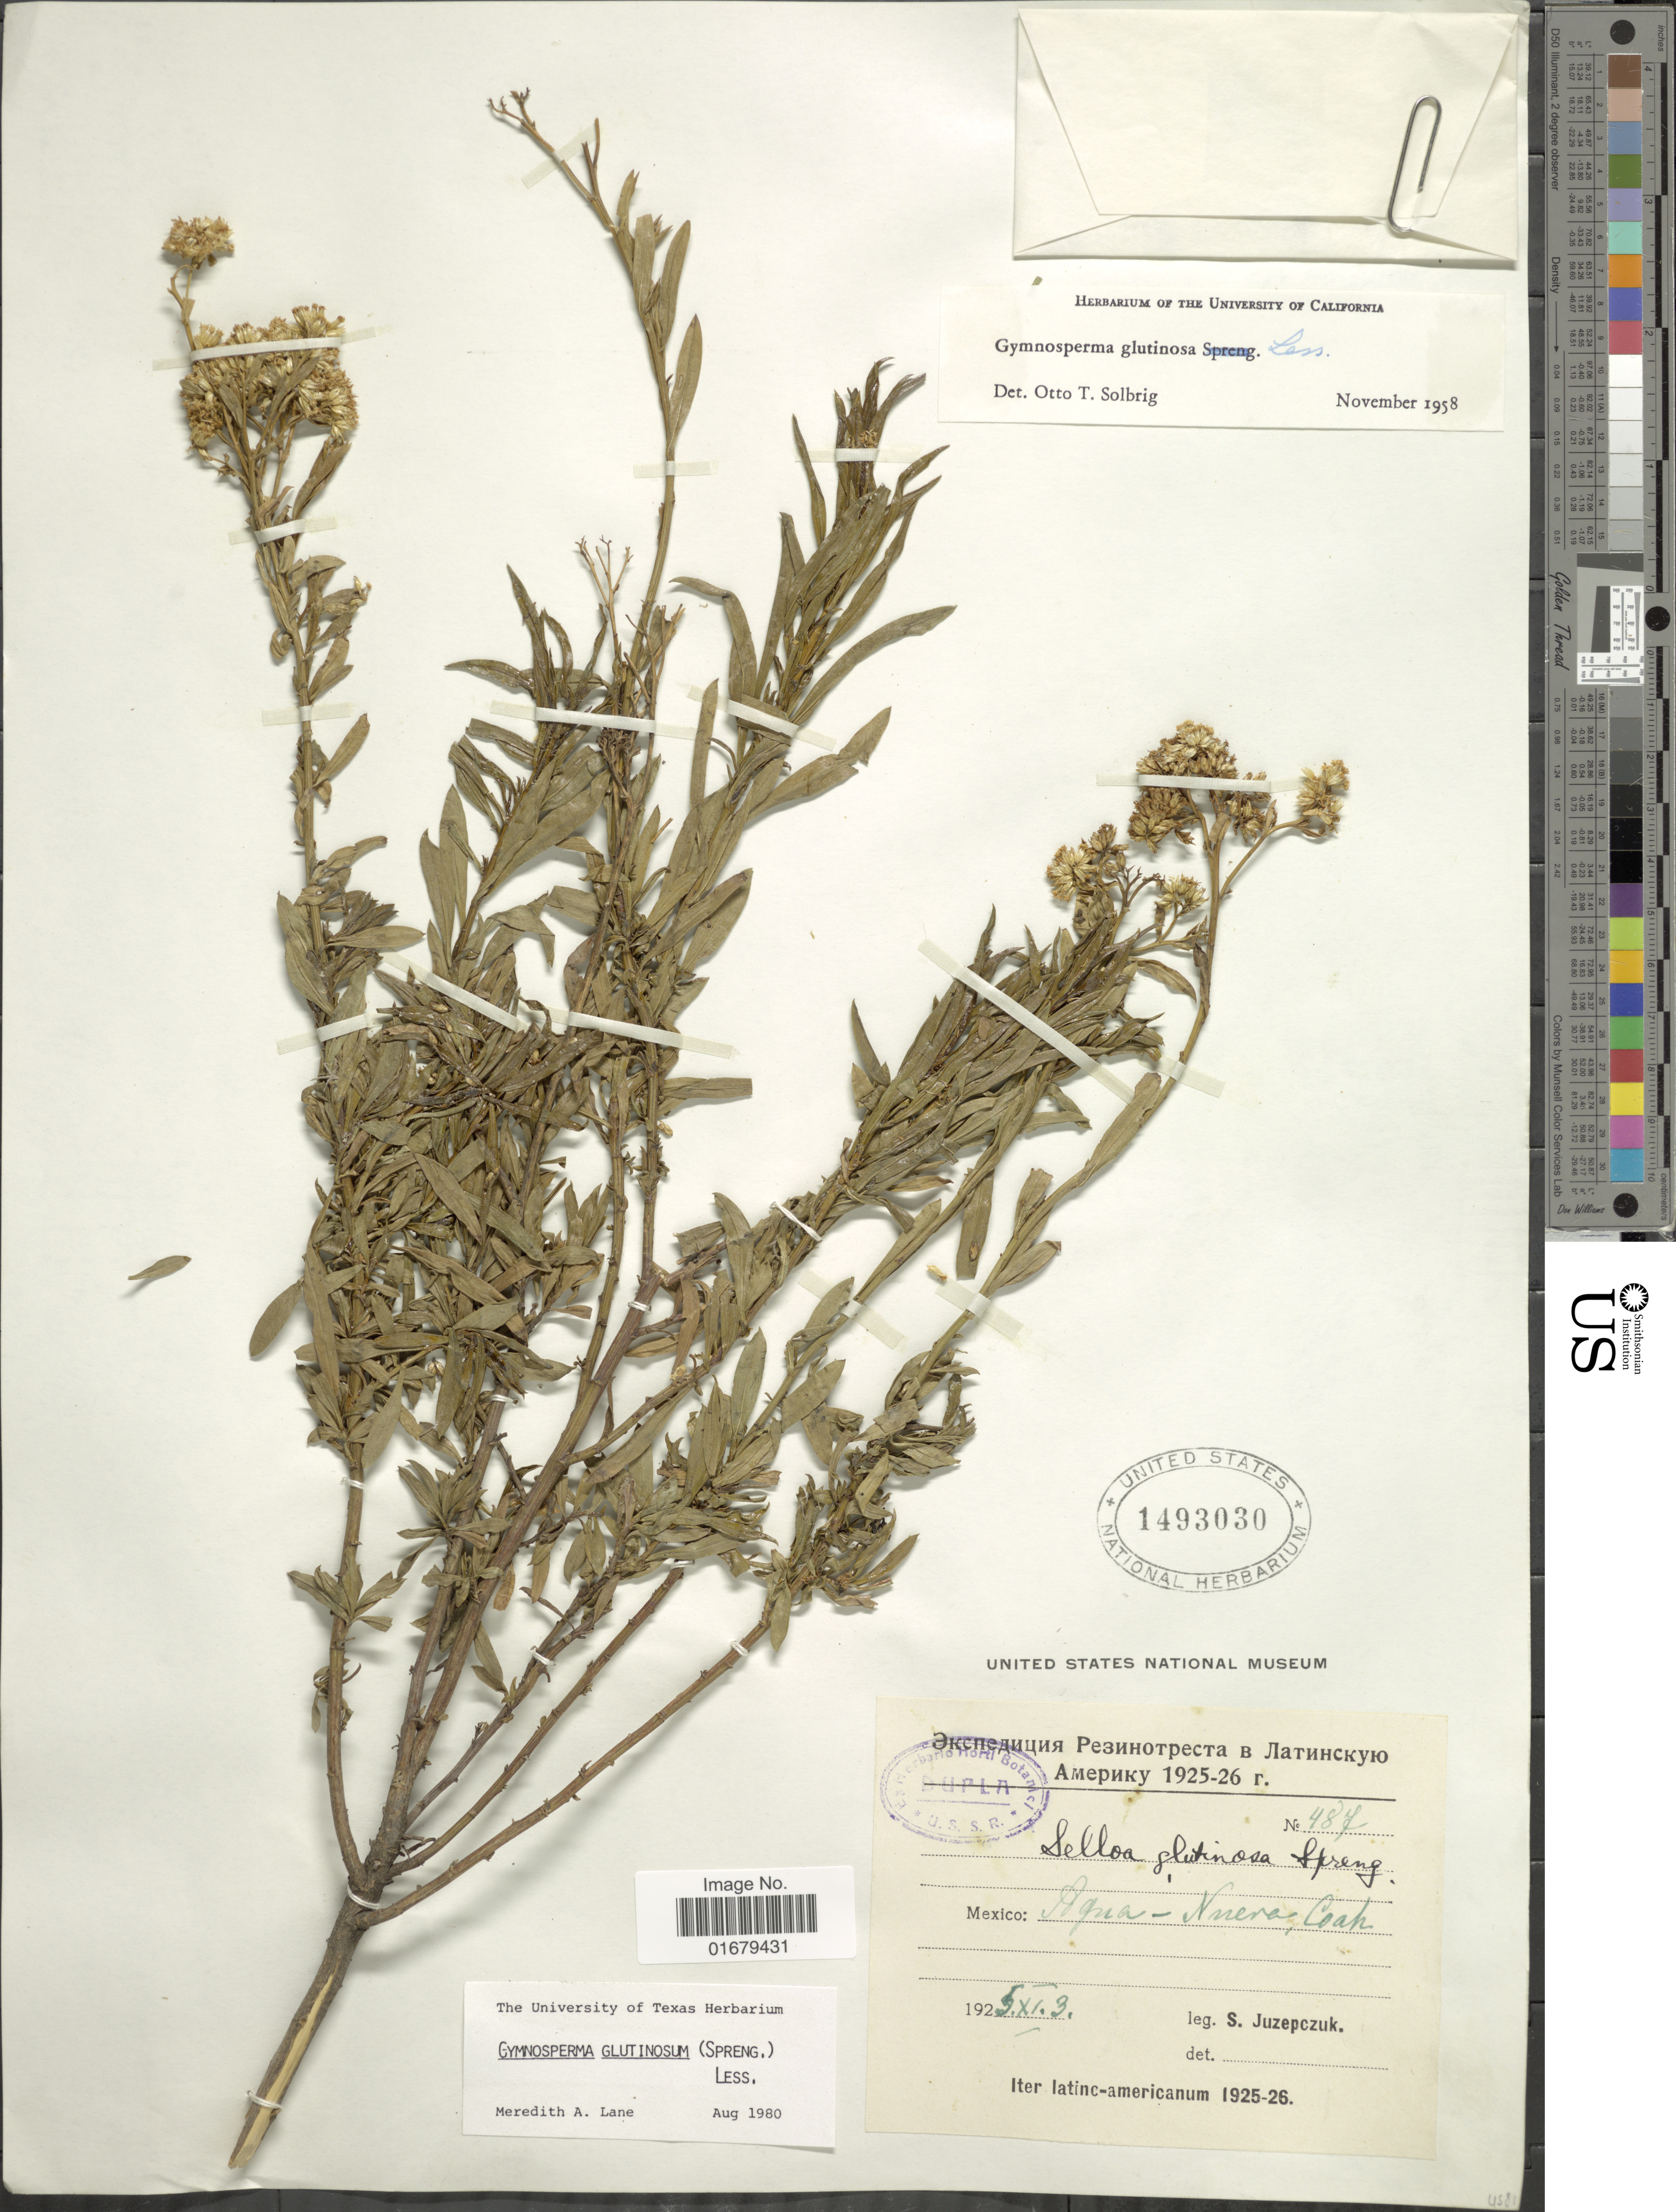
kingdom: Plantae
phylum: Tracheophyta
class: Magnoliopsida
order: Asterales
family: Asteraceae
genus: Gymnosperma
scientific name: Gymnosperma glutinosum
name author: (Spreng.) Less.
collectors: S. V. Juzepczuk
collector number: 487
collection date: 1925-11-03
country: Mexico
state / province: Coahuila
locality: Agua-Nueva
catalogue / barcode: US 1493030